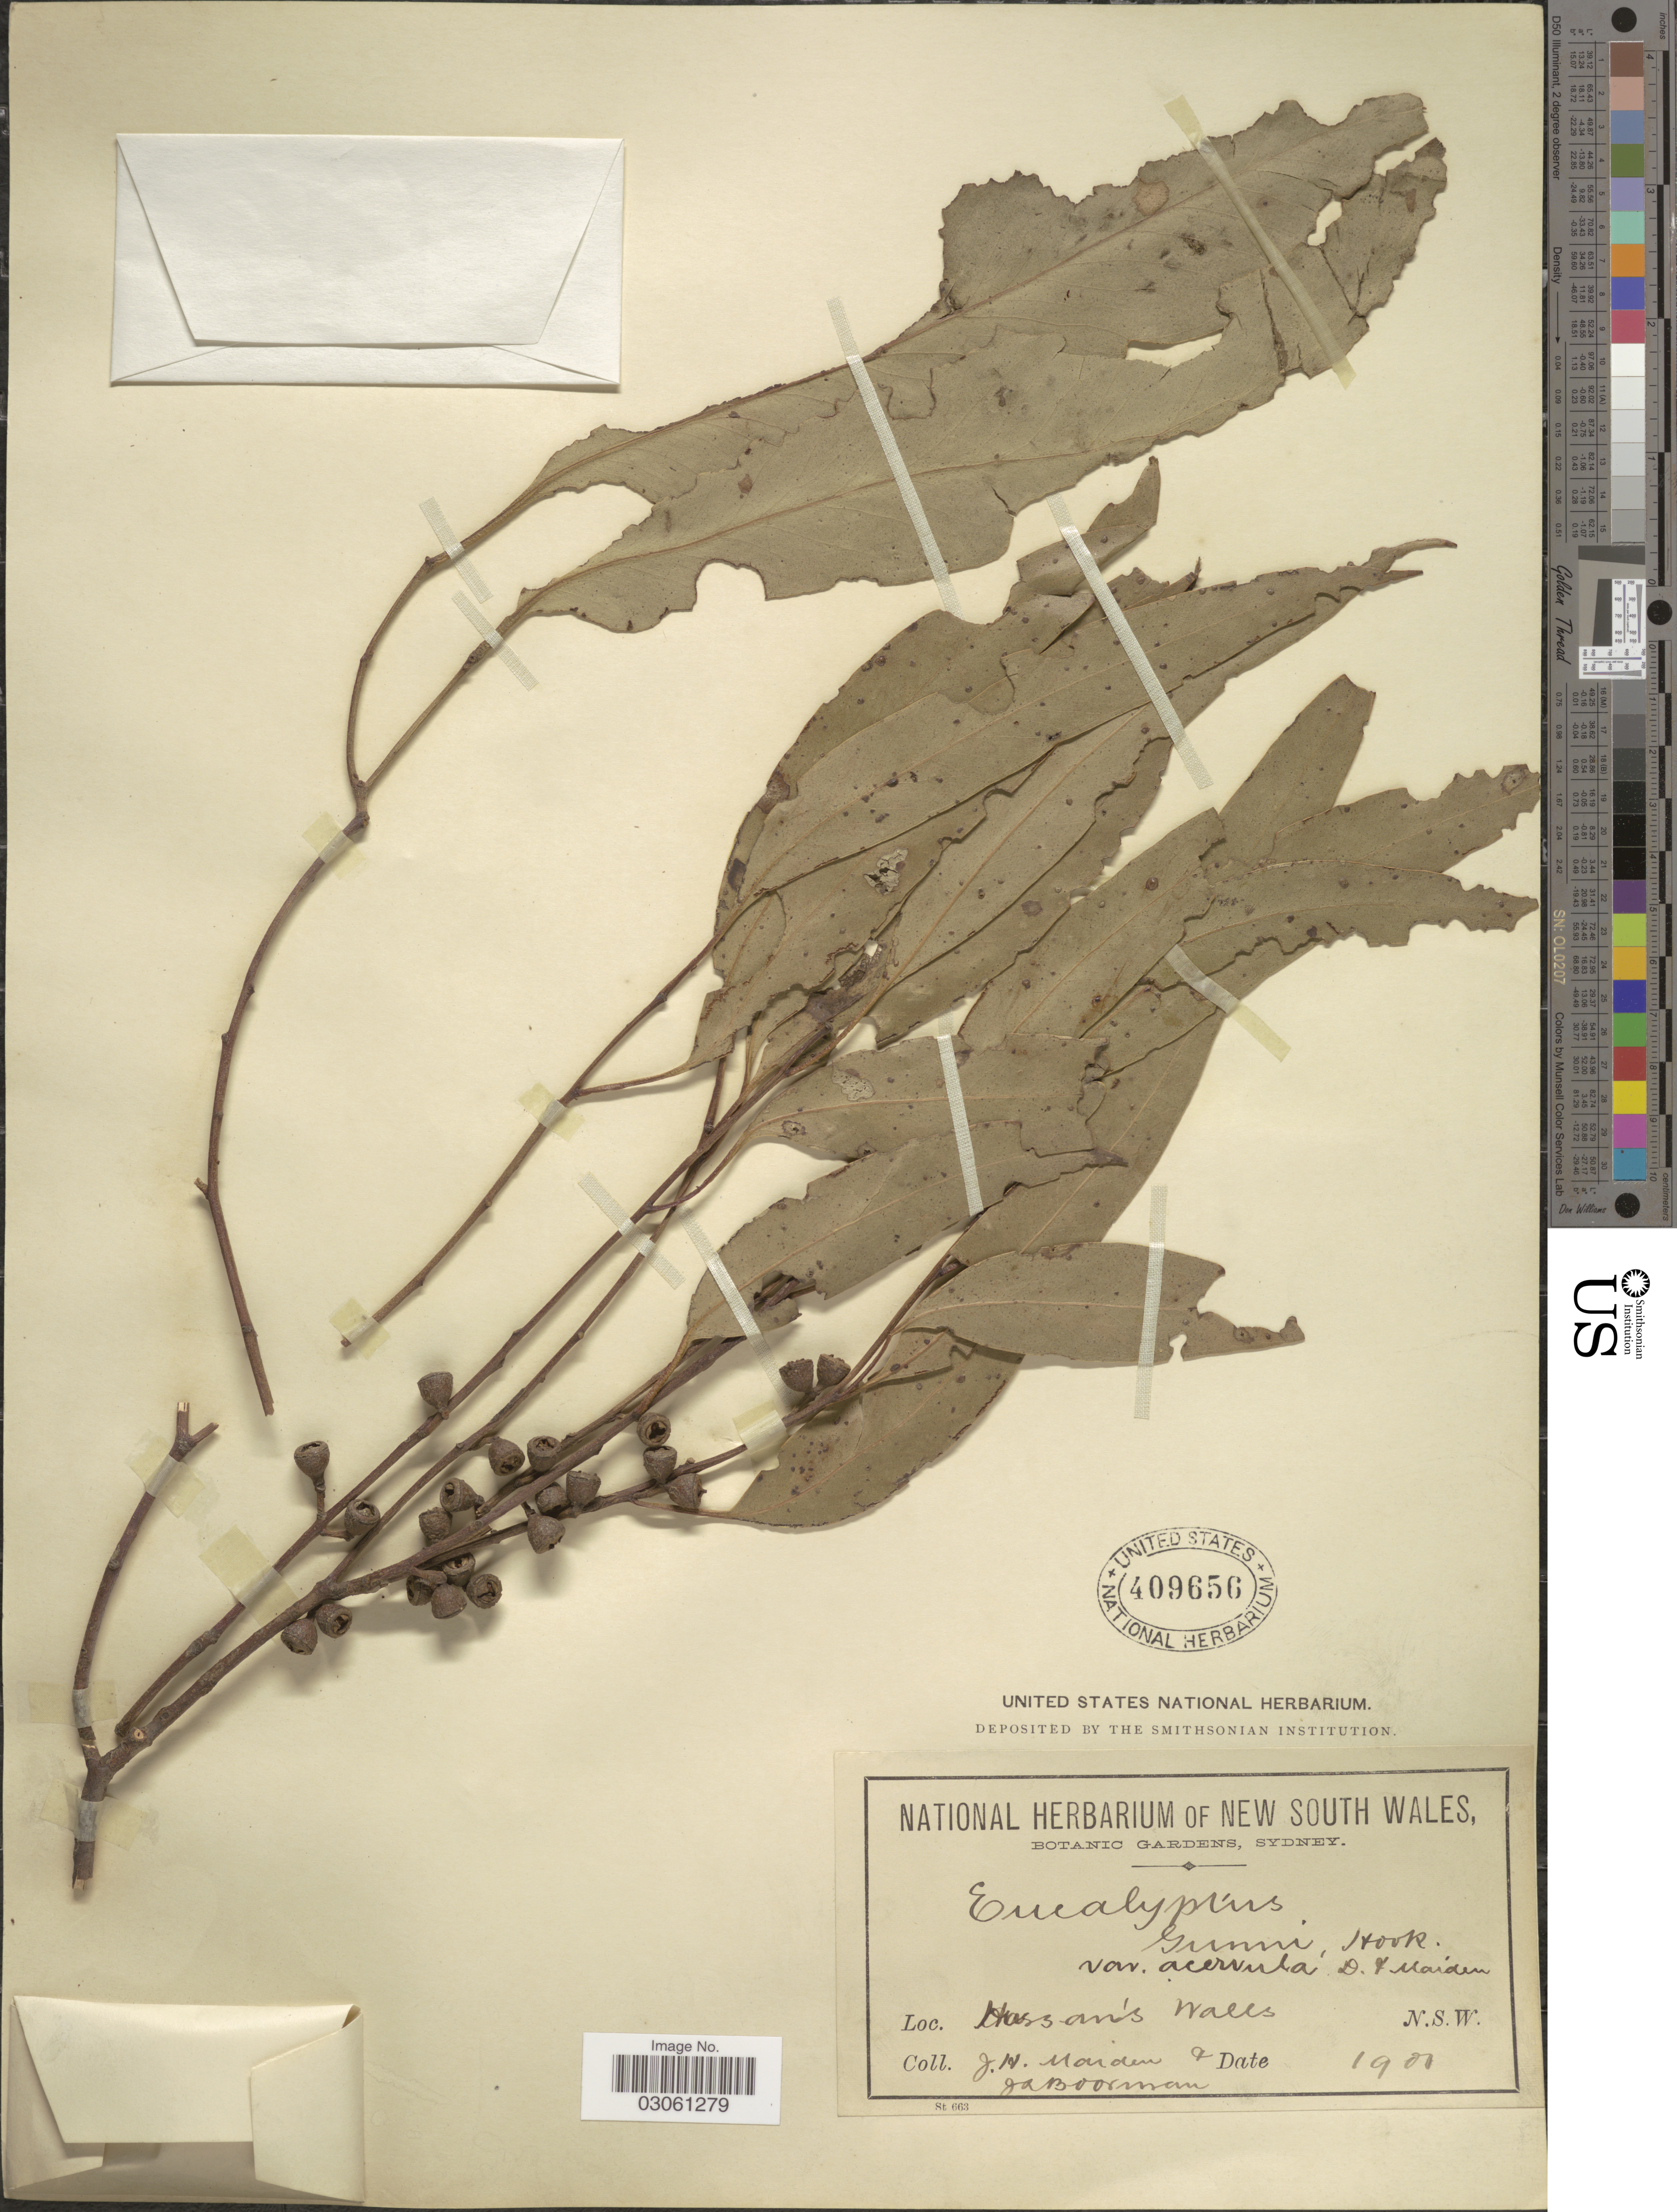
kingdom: Plantae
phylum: Tracheophyta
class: Magnoliopsida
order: Myrtales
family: Myrtaceae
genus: Eucalyptus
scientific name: Eucalyptus gunnii var. acervula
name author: H. Deane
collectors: J. Maiden & J. Boorman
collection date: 1901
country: Australia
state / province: New South Wales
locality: Hassan's Walls.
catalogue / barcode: US 409656